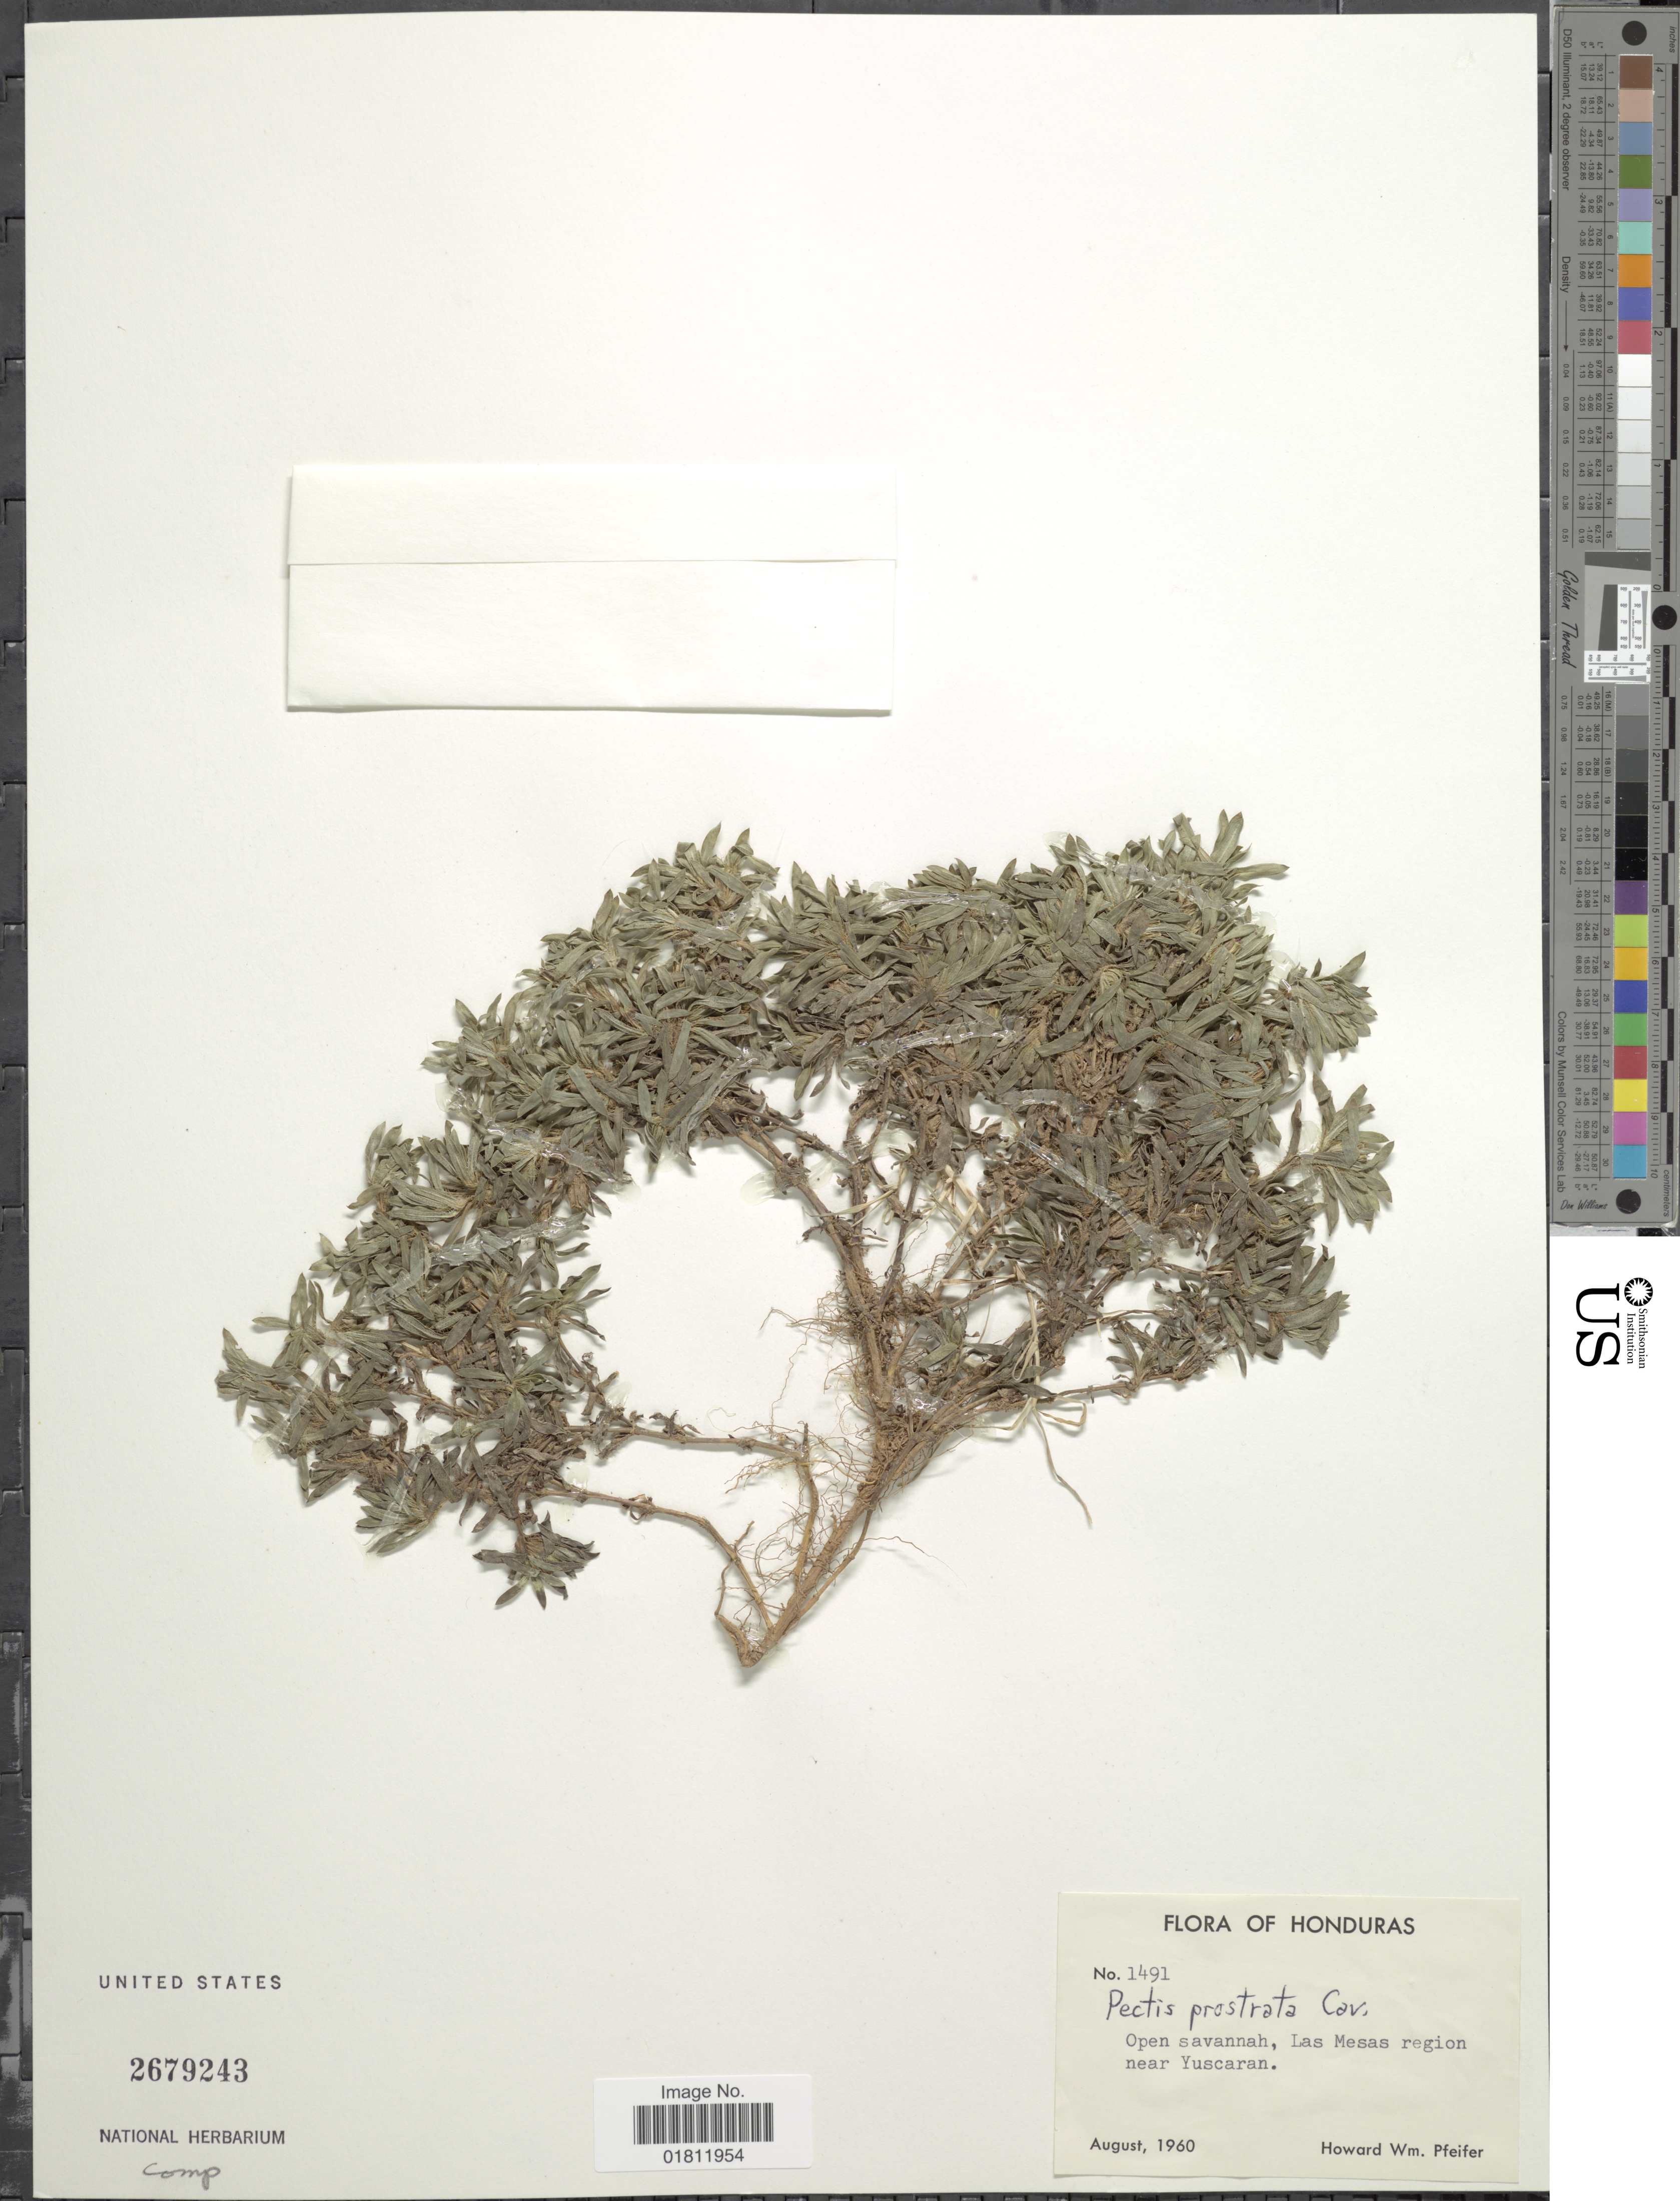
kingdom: Plantae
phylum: Tracheophyta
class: Magnoliopsida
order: Asterales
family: Asteraceae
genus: Pectis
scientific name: Pectis prostrata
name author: Cav.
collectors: H. W. Pfeifer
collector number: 1491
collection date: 1960-08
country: Honduras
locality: Honduras, Open savannah, Las Mesas region near Yuscaran.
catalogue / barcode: US 2679243